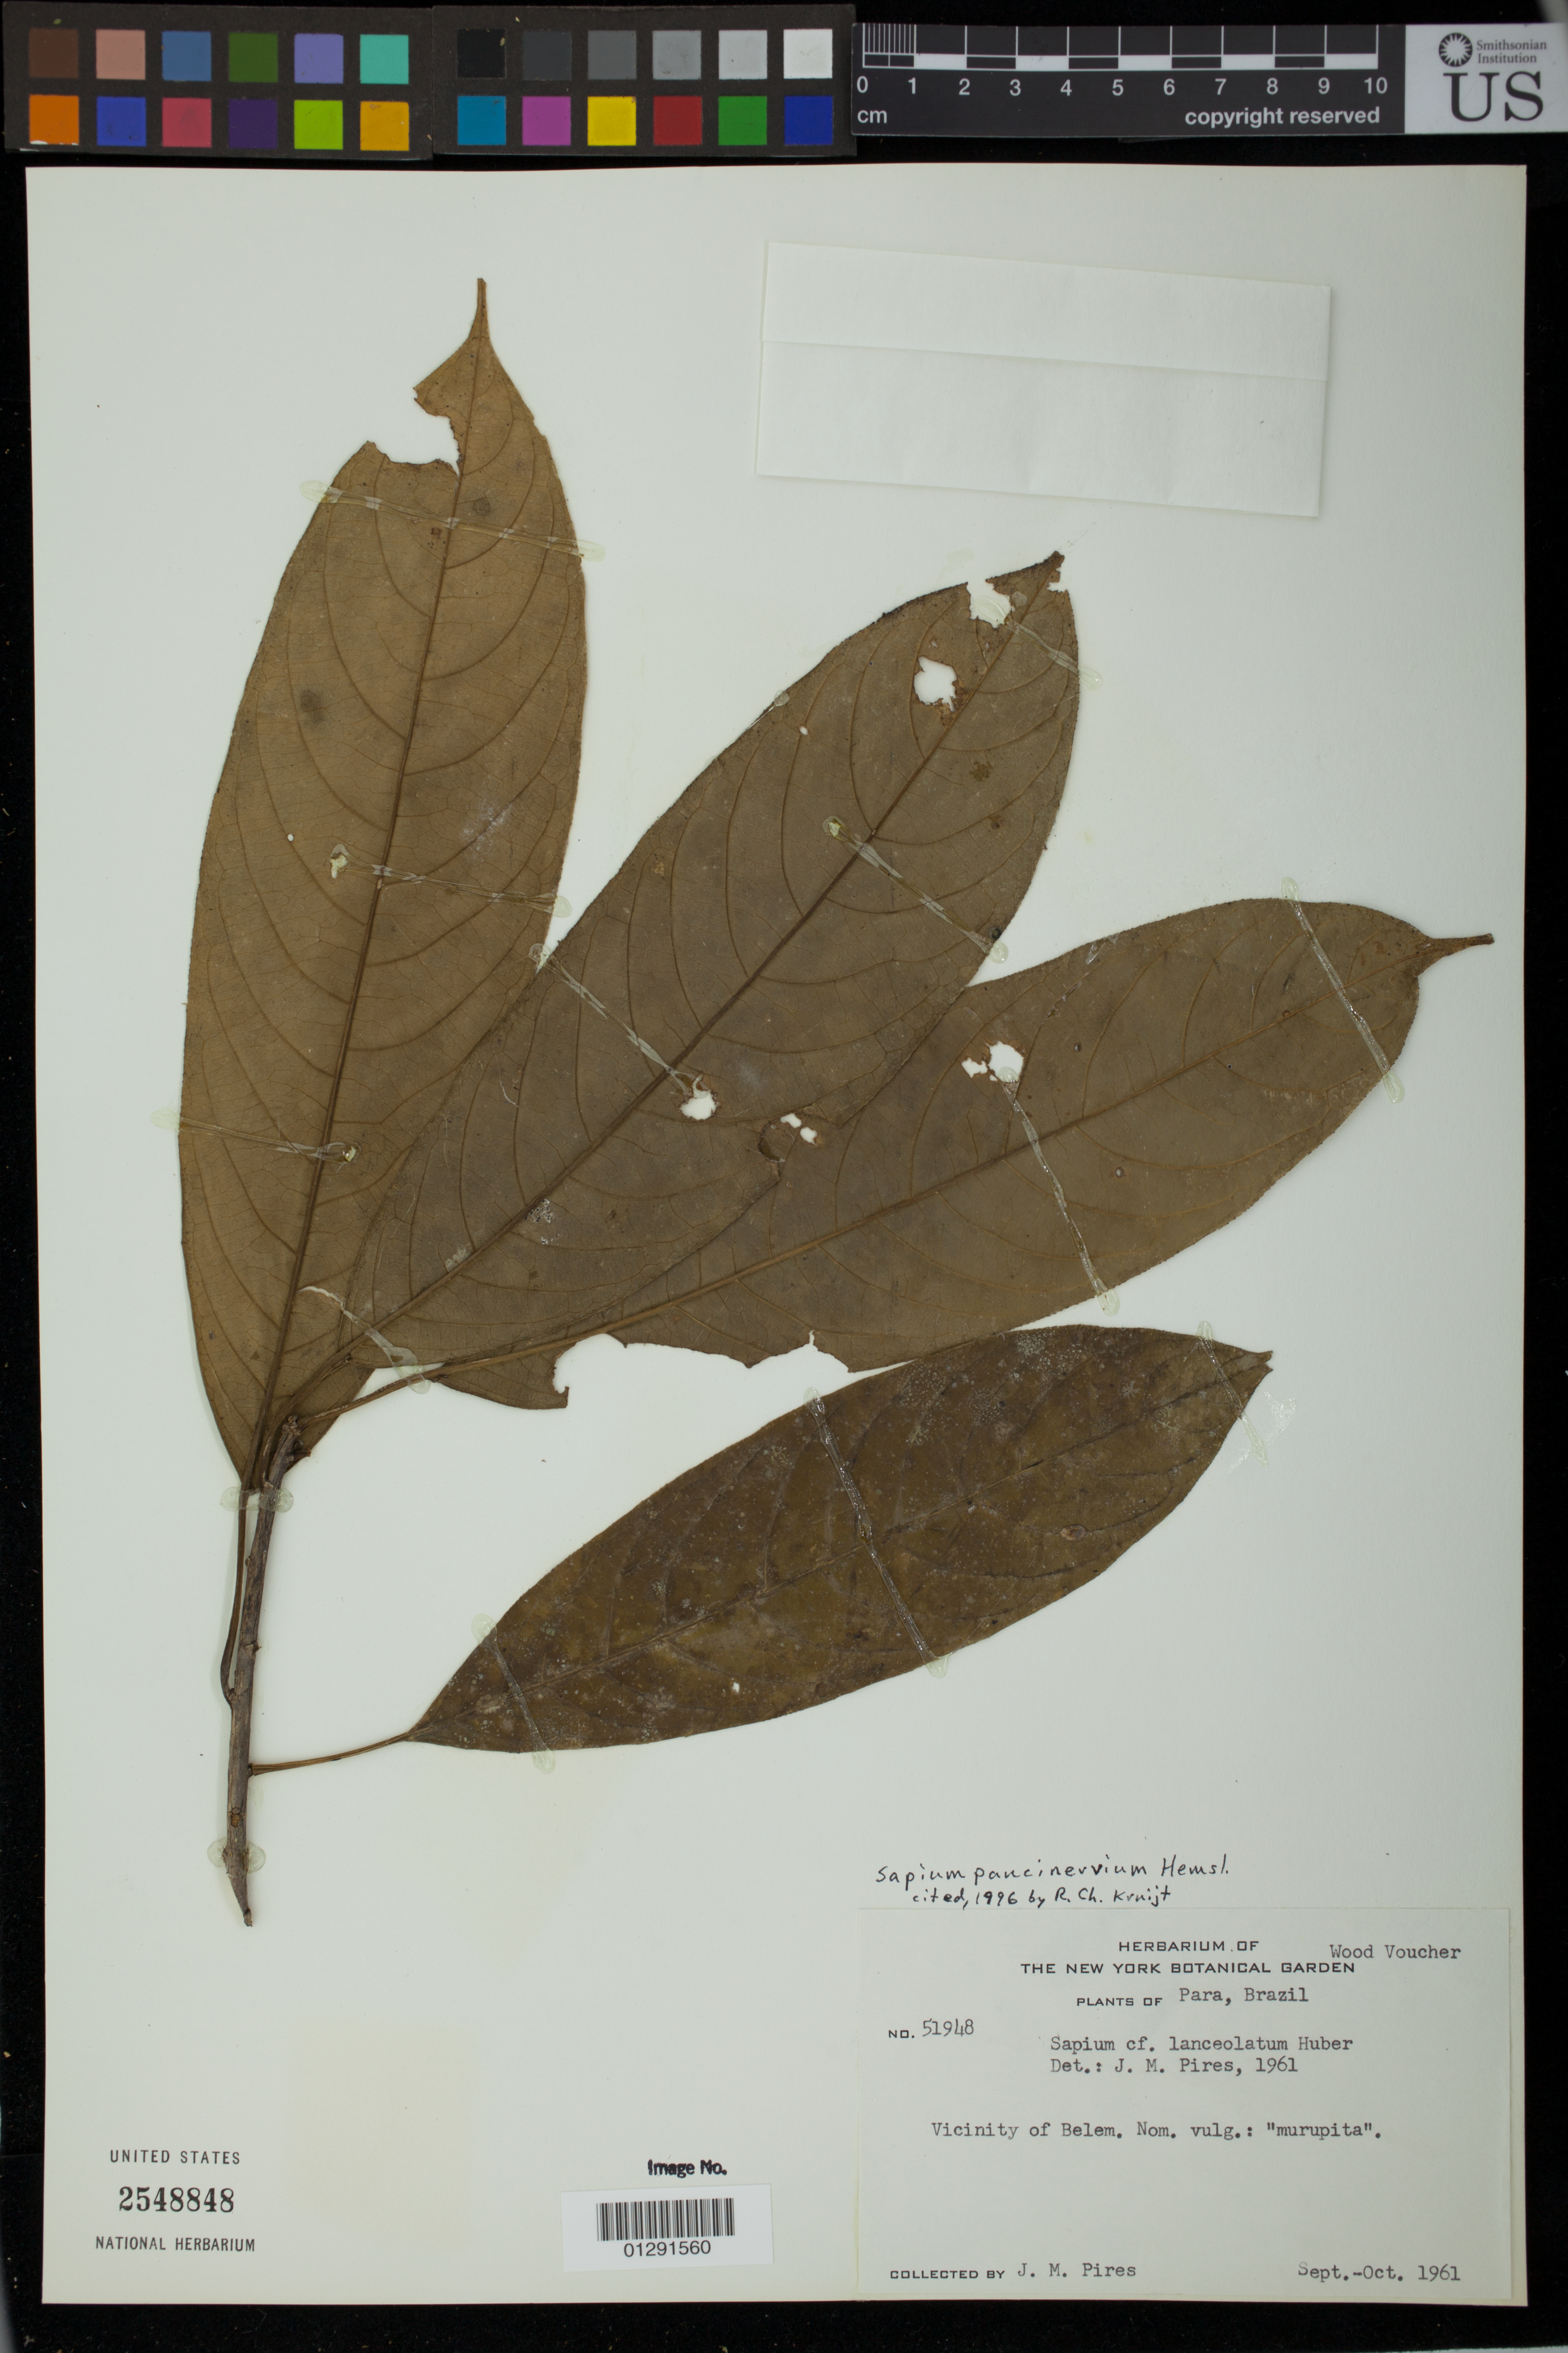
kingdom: Plantae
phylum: Tracheophyta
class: Magnoliopsida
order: Malpighiales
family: Euphorbiaceae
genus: Sapium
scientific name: Sapium paucinervium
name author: Hemsl.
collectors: J. M. Pires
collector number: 51948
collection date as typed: Sep 1961 to -- Oct 1961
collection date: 1961-09/1961-10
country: Brazil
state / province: Pará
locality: Belem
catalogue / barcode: US 2548848